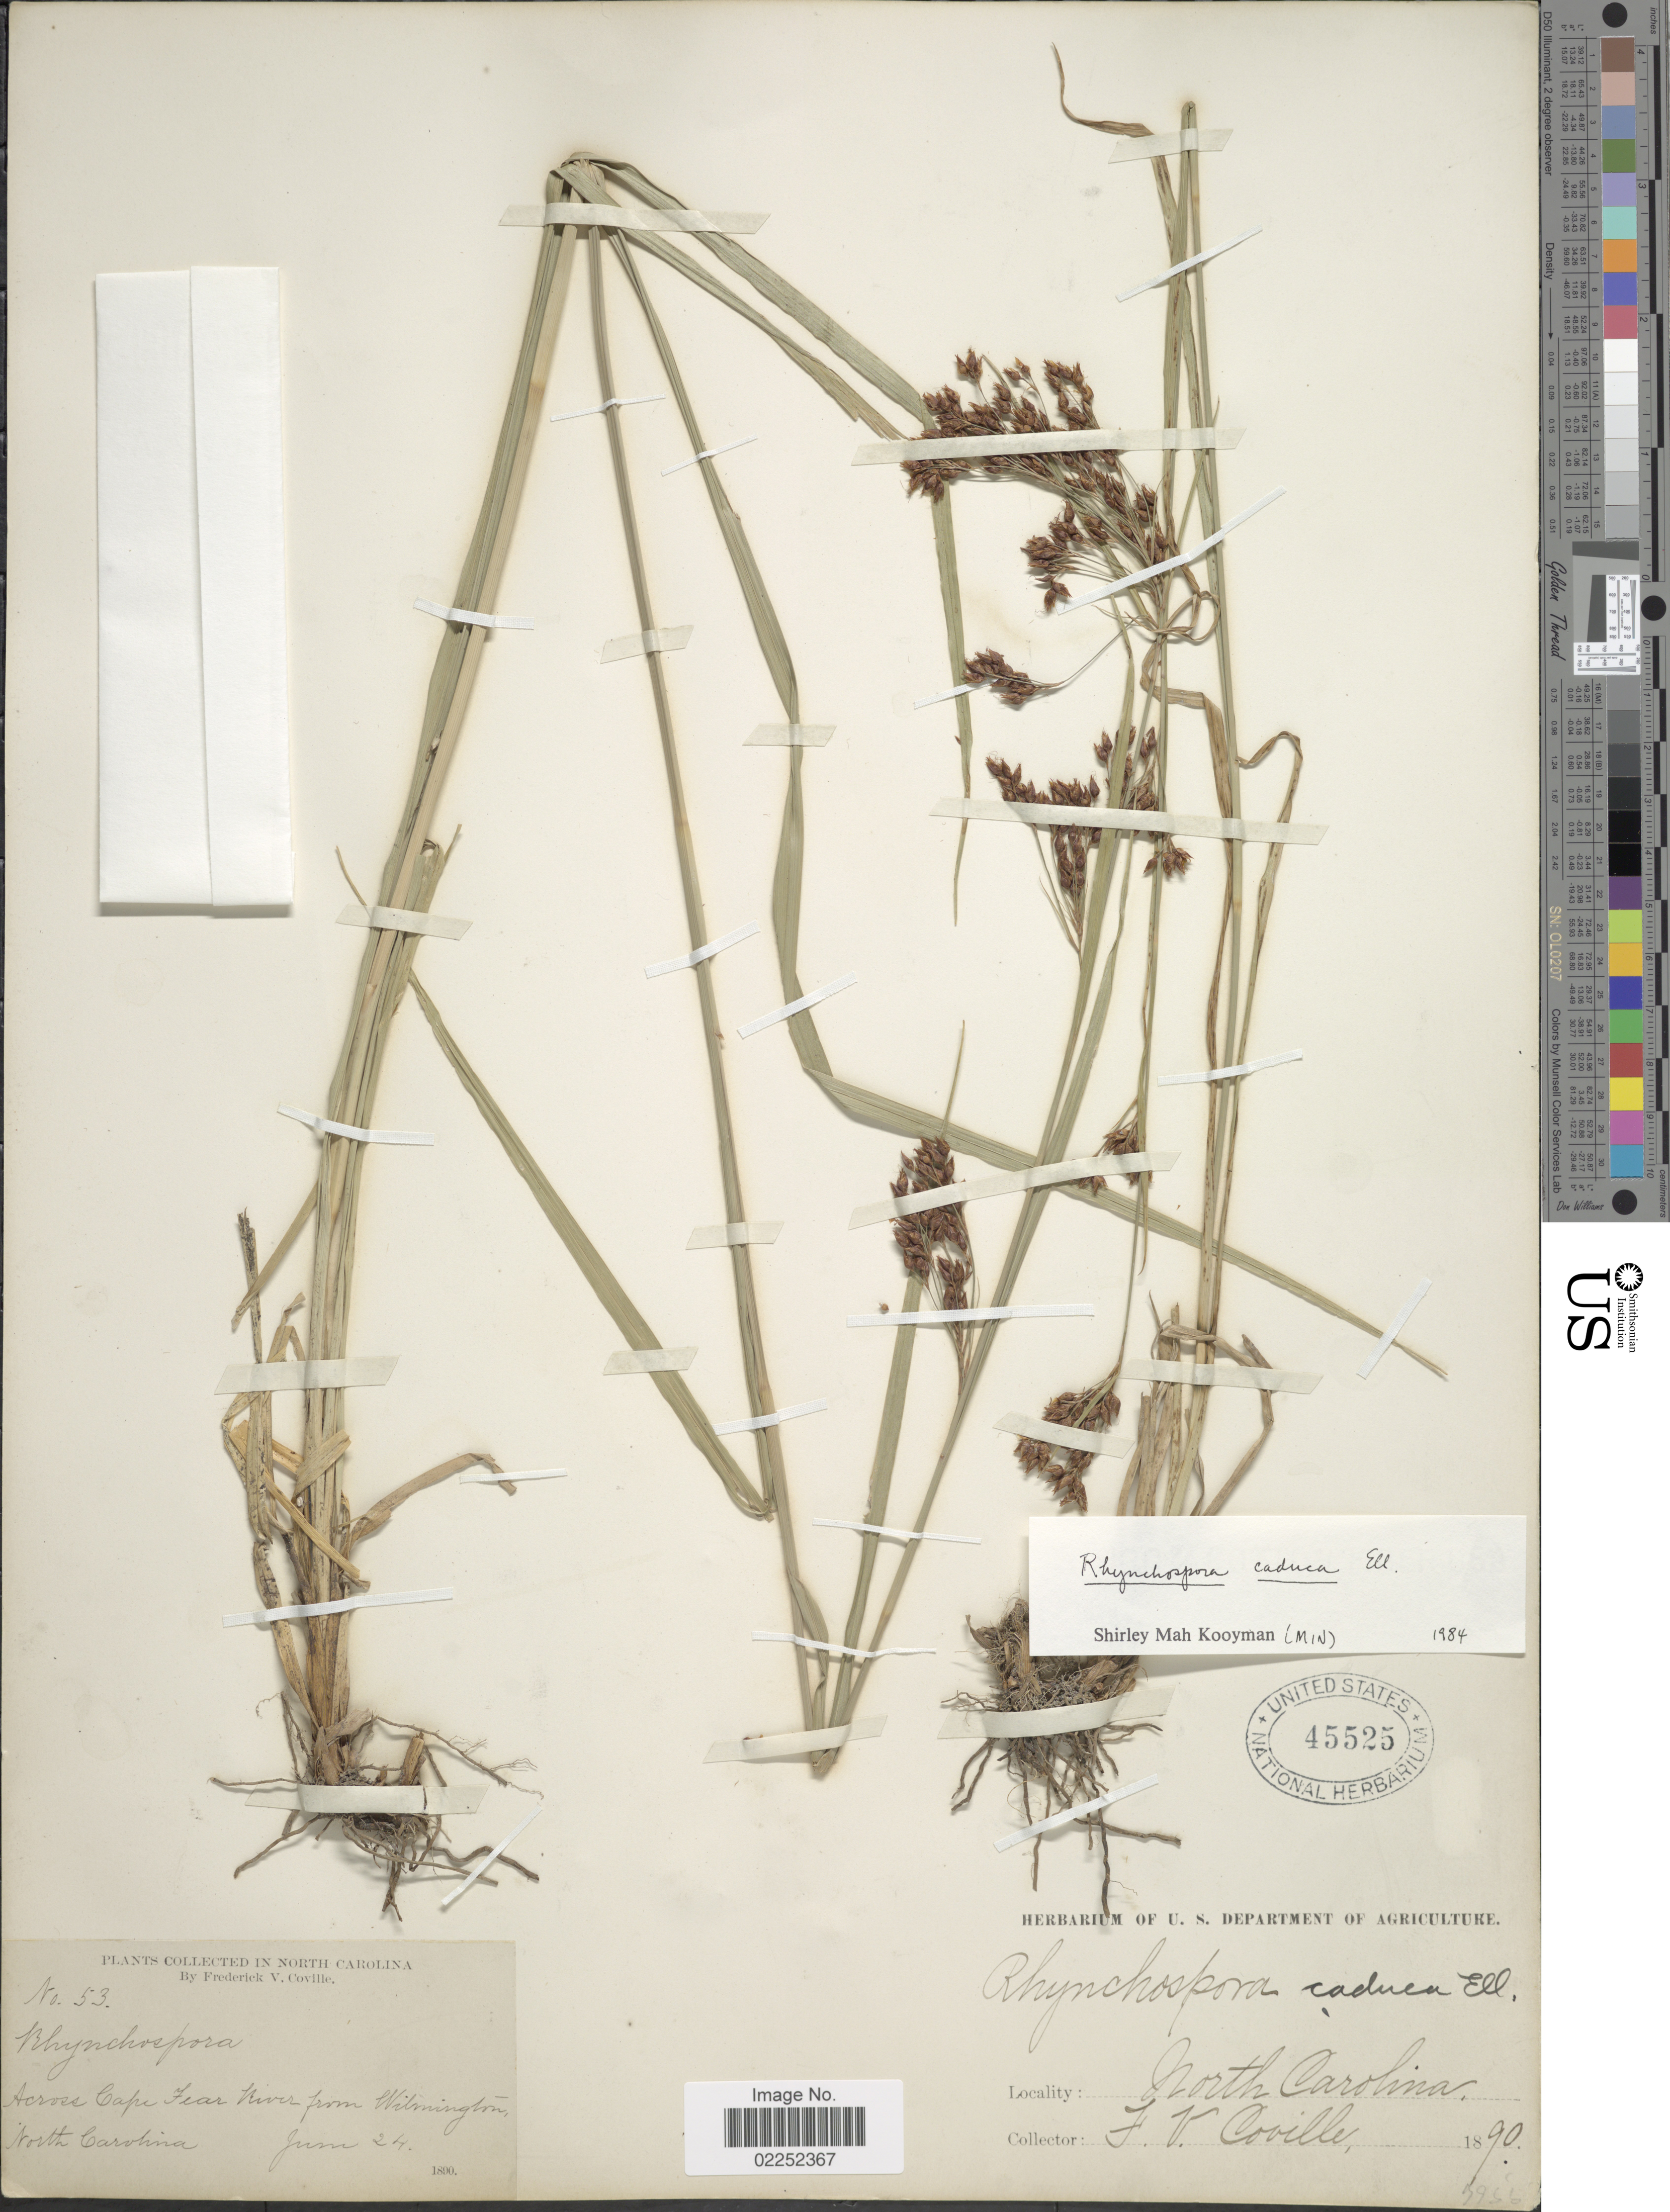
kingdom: Plantae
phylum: Tracheophyta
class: Liliopsida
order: Poales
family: Cyperaceae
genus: Rhynchospora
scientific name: Rhynchospora caduca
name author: Elliott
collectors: F. V. Coville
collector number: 53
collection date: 1890-06-24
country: United States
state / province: North Carolina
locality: Across Cape Fear River from Wilmington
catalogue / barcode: US 45525